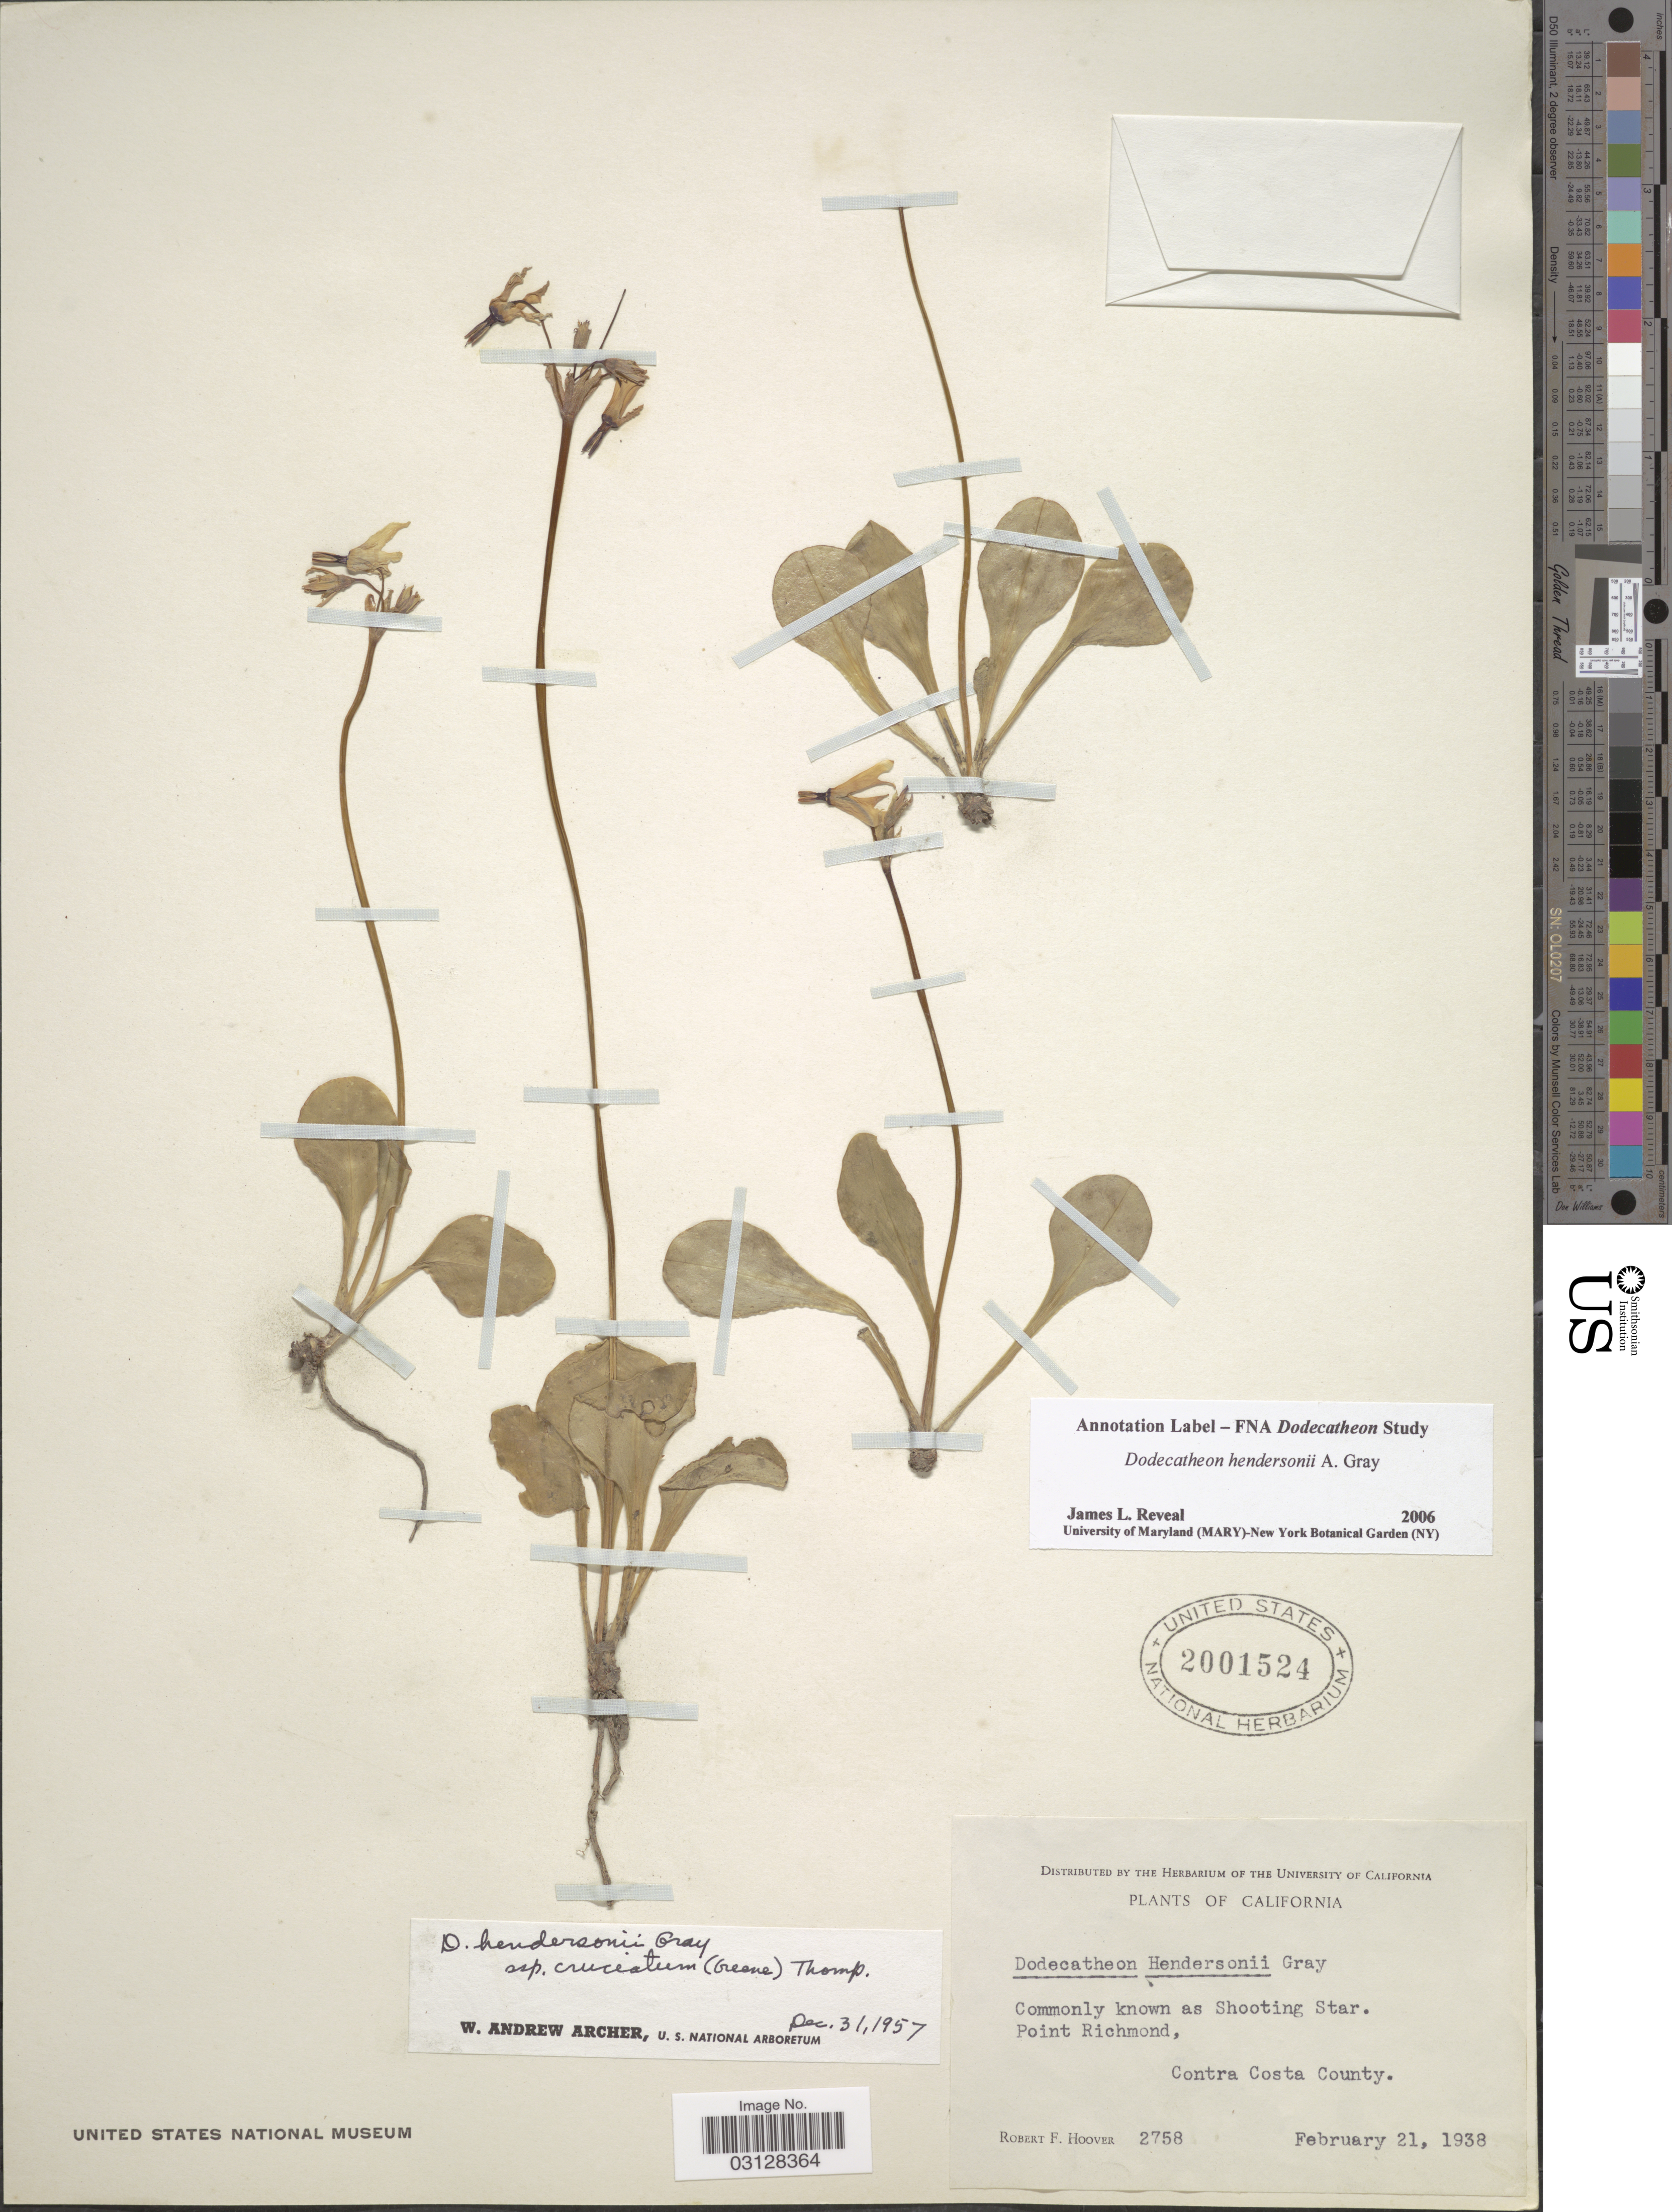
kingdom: Plantae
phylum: Tracheophyta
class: Magnoliopsida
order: Ericales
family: Primulaceae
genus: Dodecatheon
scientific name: Dodecatheon hendersonii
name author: A. Gray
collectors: R. F. Hoover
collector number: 2758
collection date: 1938-02-21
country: United States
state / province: California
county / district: Contra Costa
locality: Commonly known as Shooting Star. Point Richmond, Contra Costa County.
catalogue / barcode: US 2001524